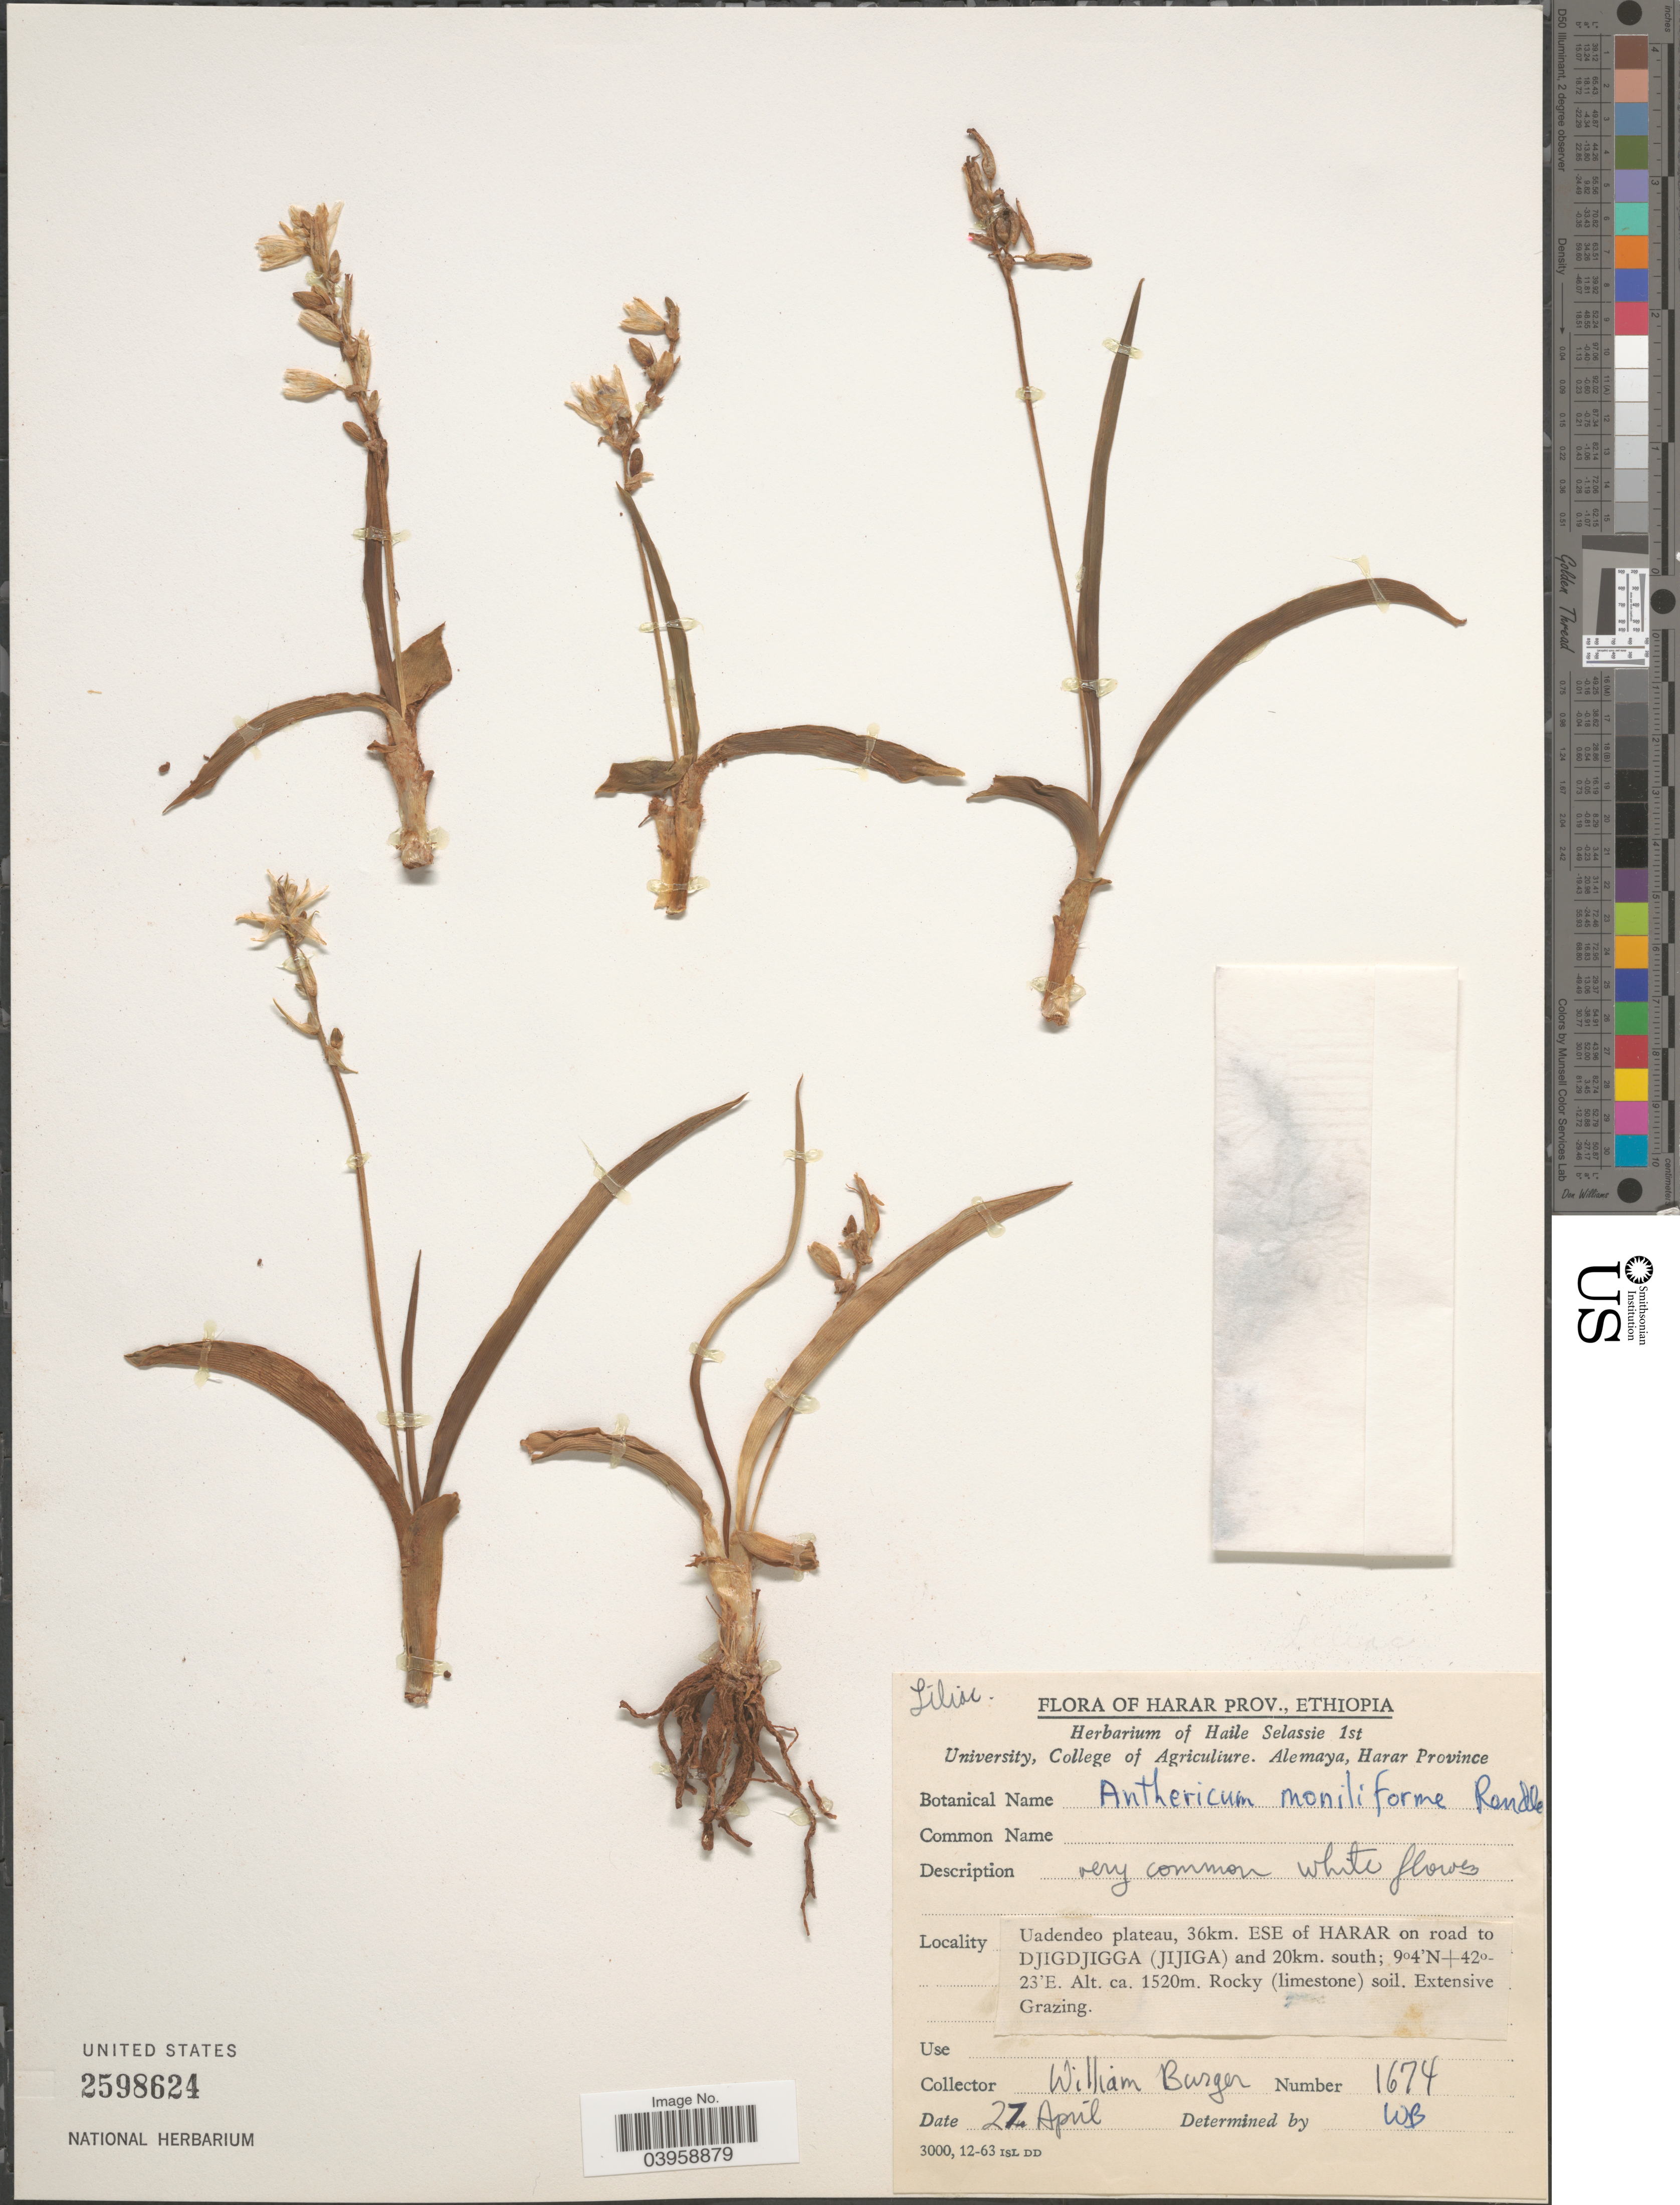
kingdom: Plantae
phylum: Tracheophyta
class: Liliopsida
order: Asparagales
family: Asparagaceae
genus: Chlorophytum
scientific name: Chlorophytum subpetiolatum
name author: (Baker) Kativu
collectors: W. Burger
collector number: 1674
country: Ethiopia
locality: Harar Prov. Uadendeo plateau, 36km. ESE of Harar on road to Djigdjigga (Jijiga) and 20km. south.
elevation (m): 1520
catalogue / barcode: US 2598624